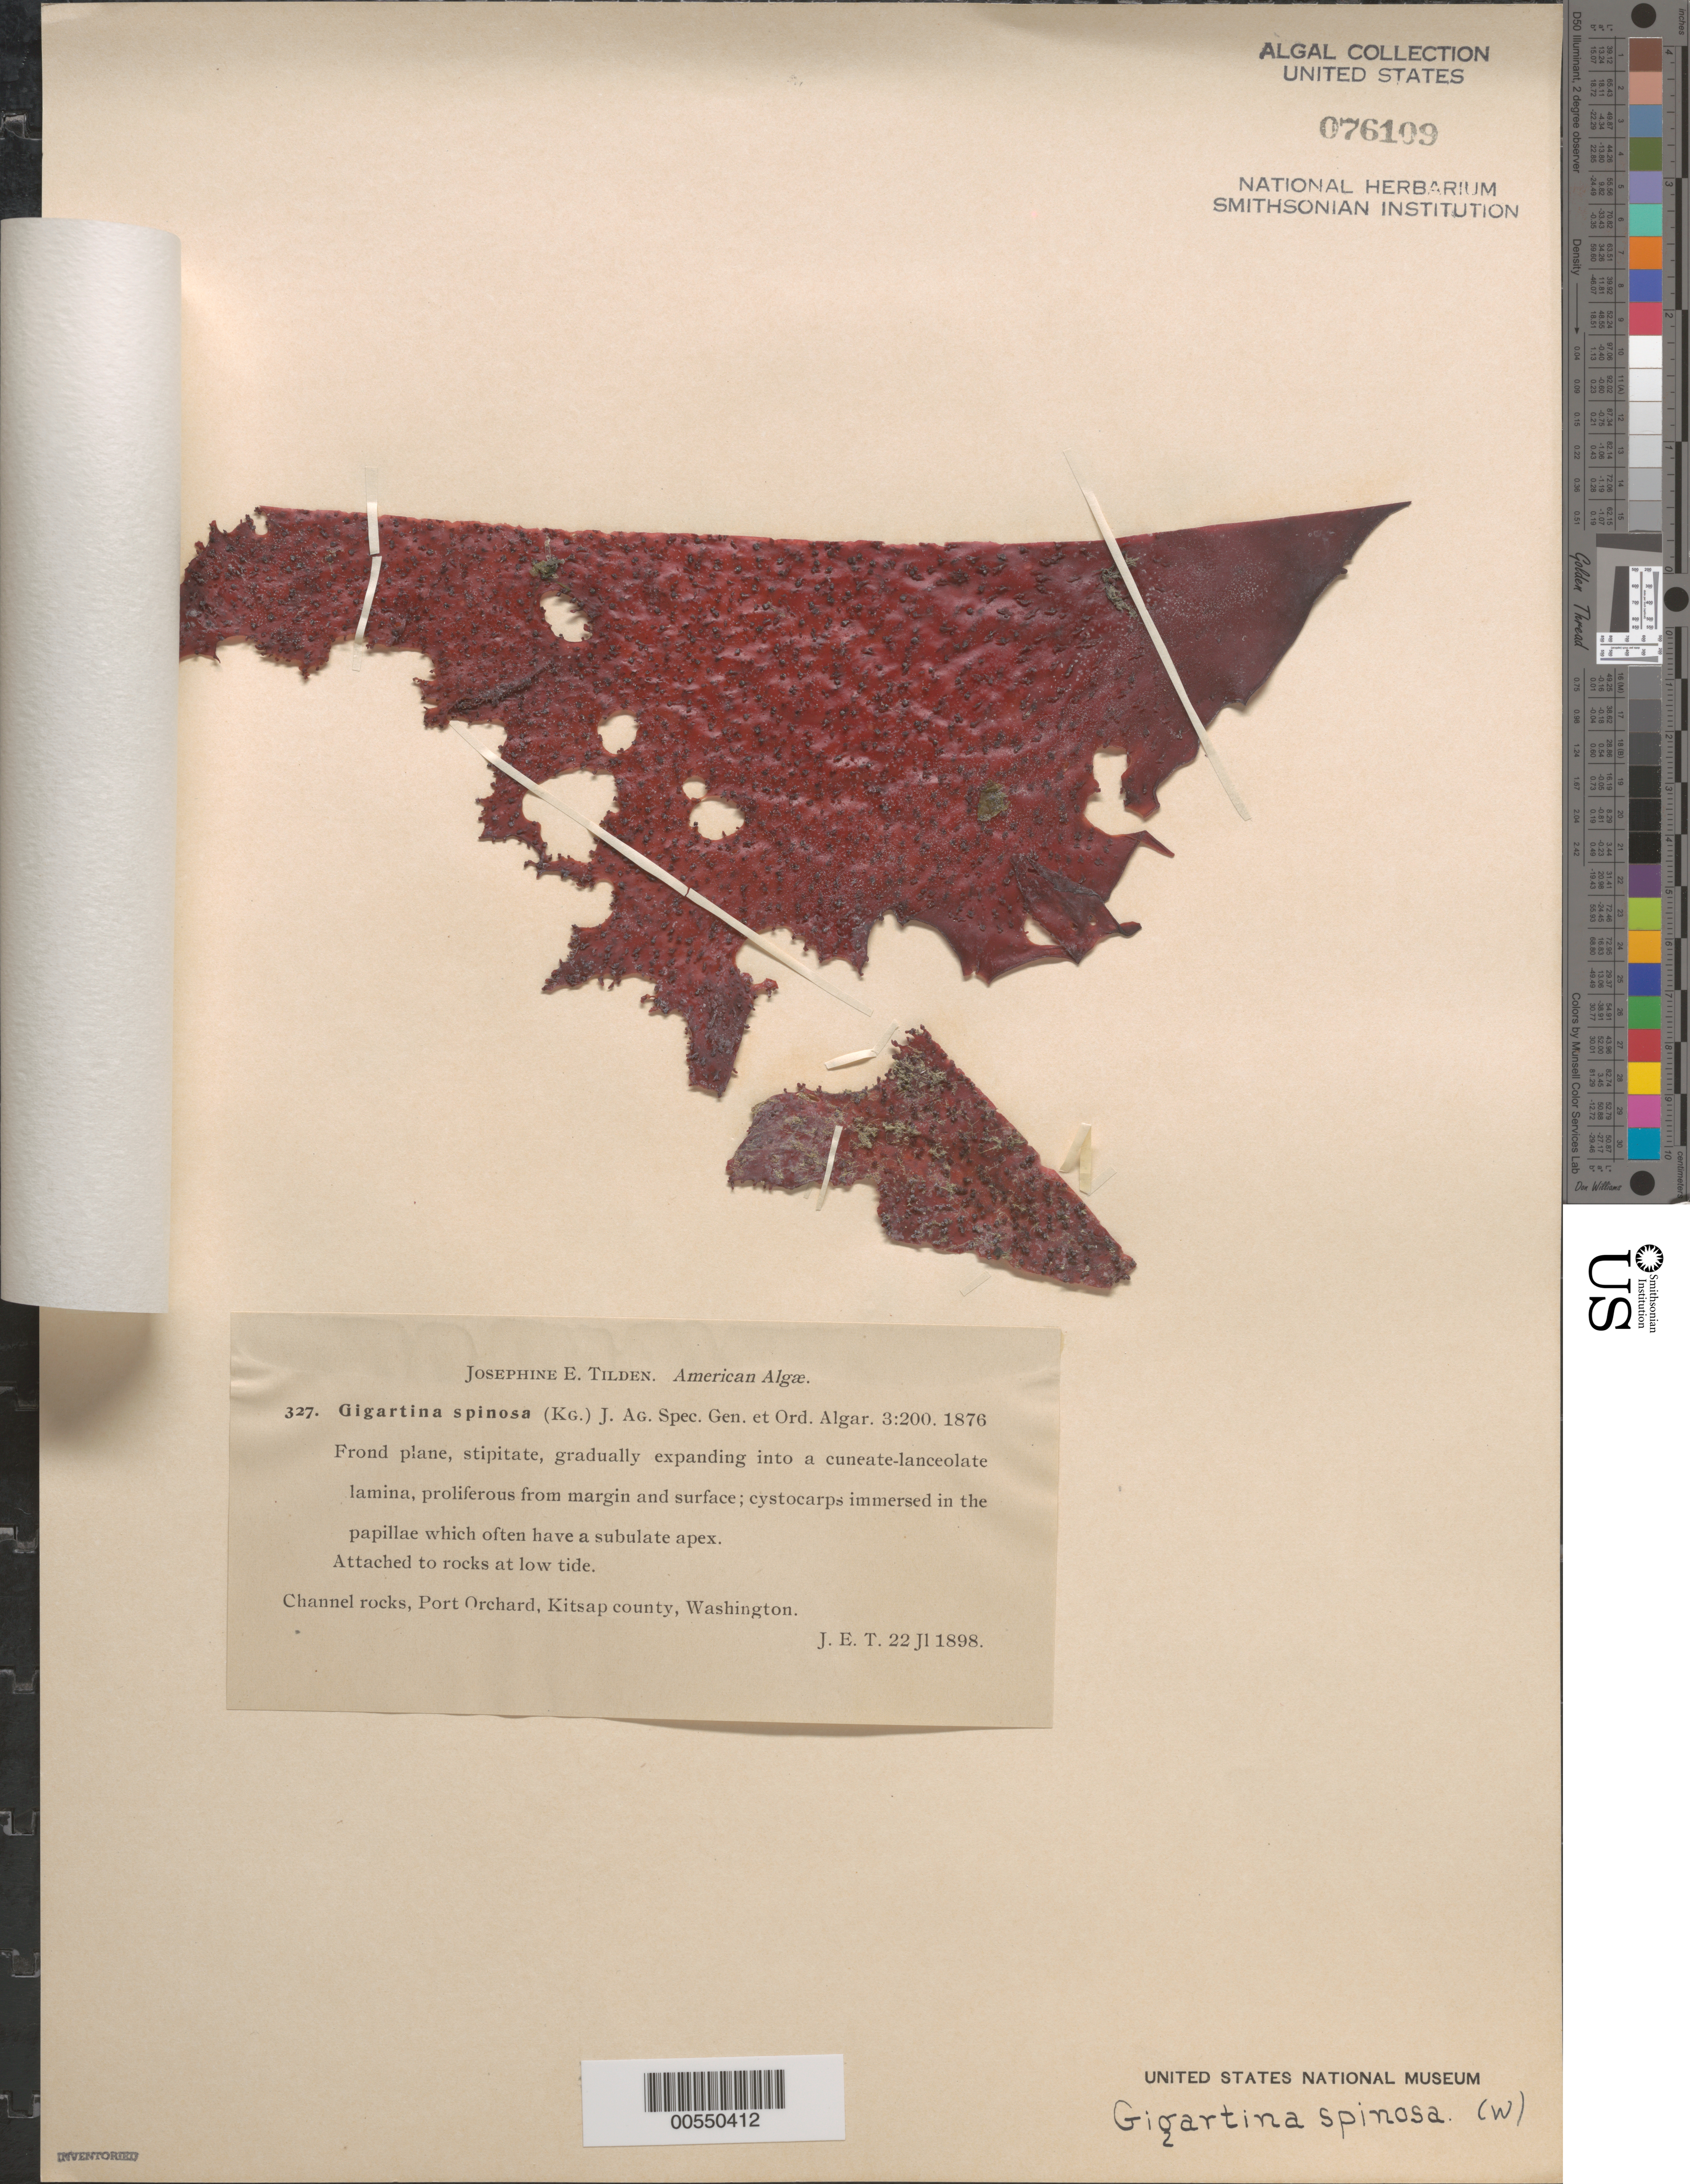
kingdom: Plantae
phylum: Rhodophyta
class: Florideophyceae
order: Gigartinales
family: Gigartinaceae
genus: Chondracanthus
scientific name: Chondracanthus spinosus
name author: (Kütz.) Guiry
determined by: Algae name updating Project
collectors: J. E. Tilden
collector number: JET 327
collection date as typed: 22 Jul 1898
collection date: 1898-07-22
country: United States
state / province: Washington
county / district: Kitsap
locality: Port Orchard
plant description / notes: Tilden, American Algae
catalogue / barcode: US 76109